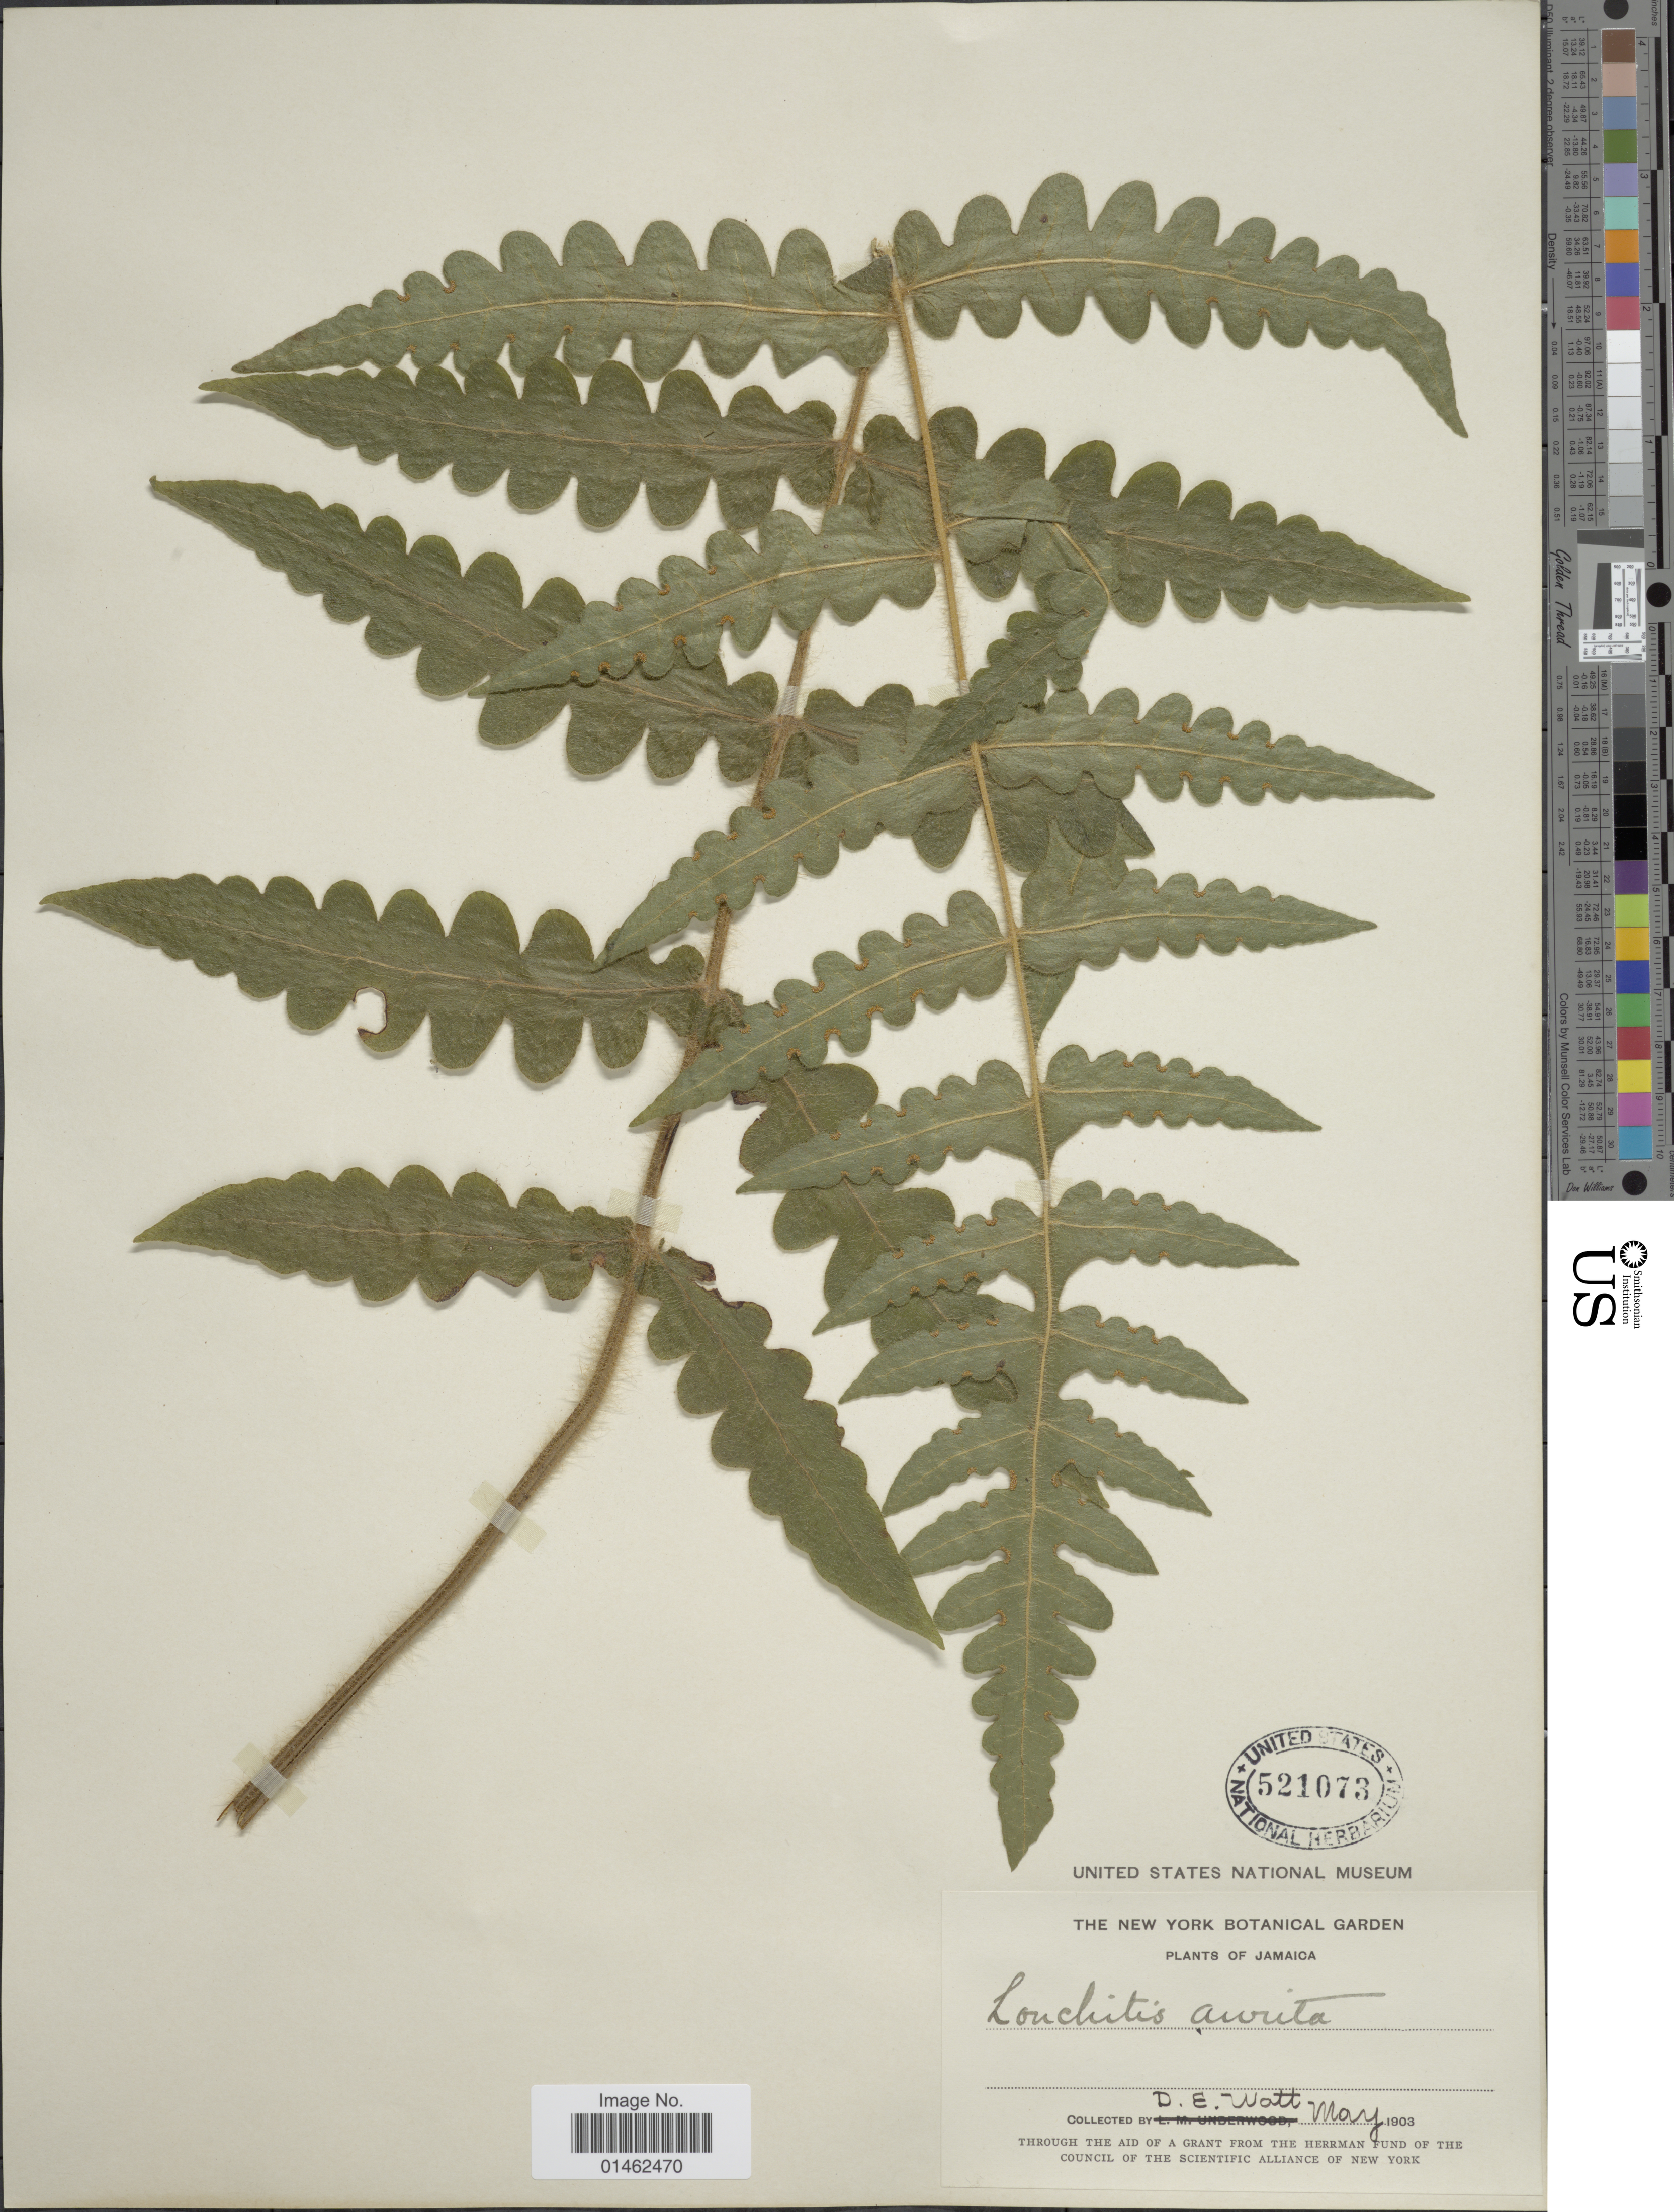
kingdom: Plantae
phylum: Tracheophyta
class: Polypodiopsida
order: Polypodiales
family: Dennstaedtiaceae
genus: Blotiella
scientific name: Blotiella lindeniana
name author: (Hook.) R.M. Tryon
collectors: D. Watt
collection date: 1903-05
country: Jamaica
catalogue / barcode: US 521073